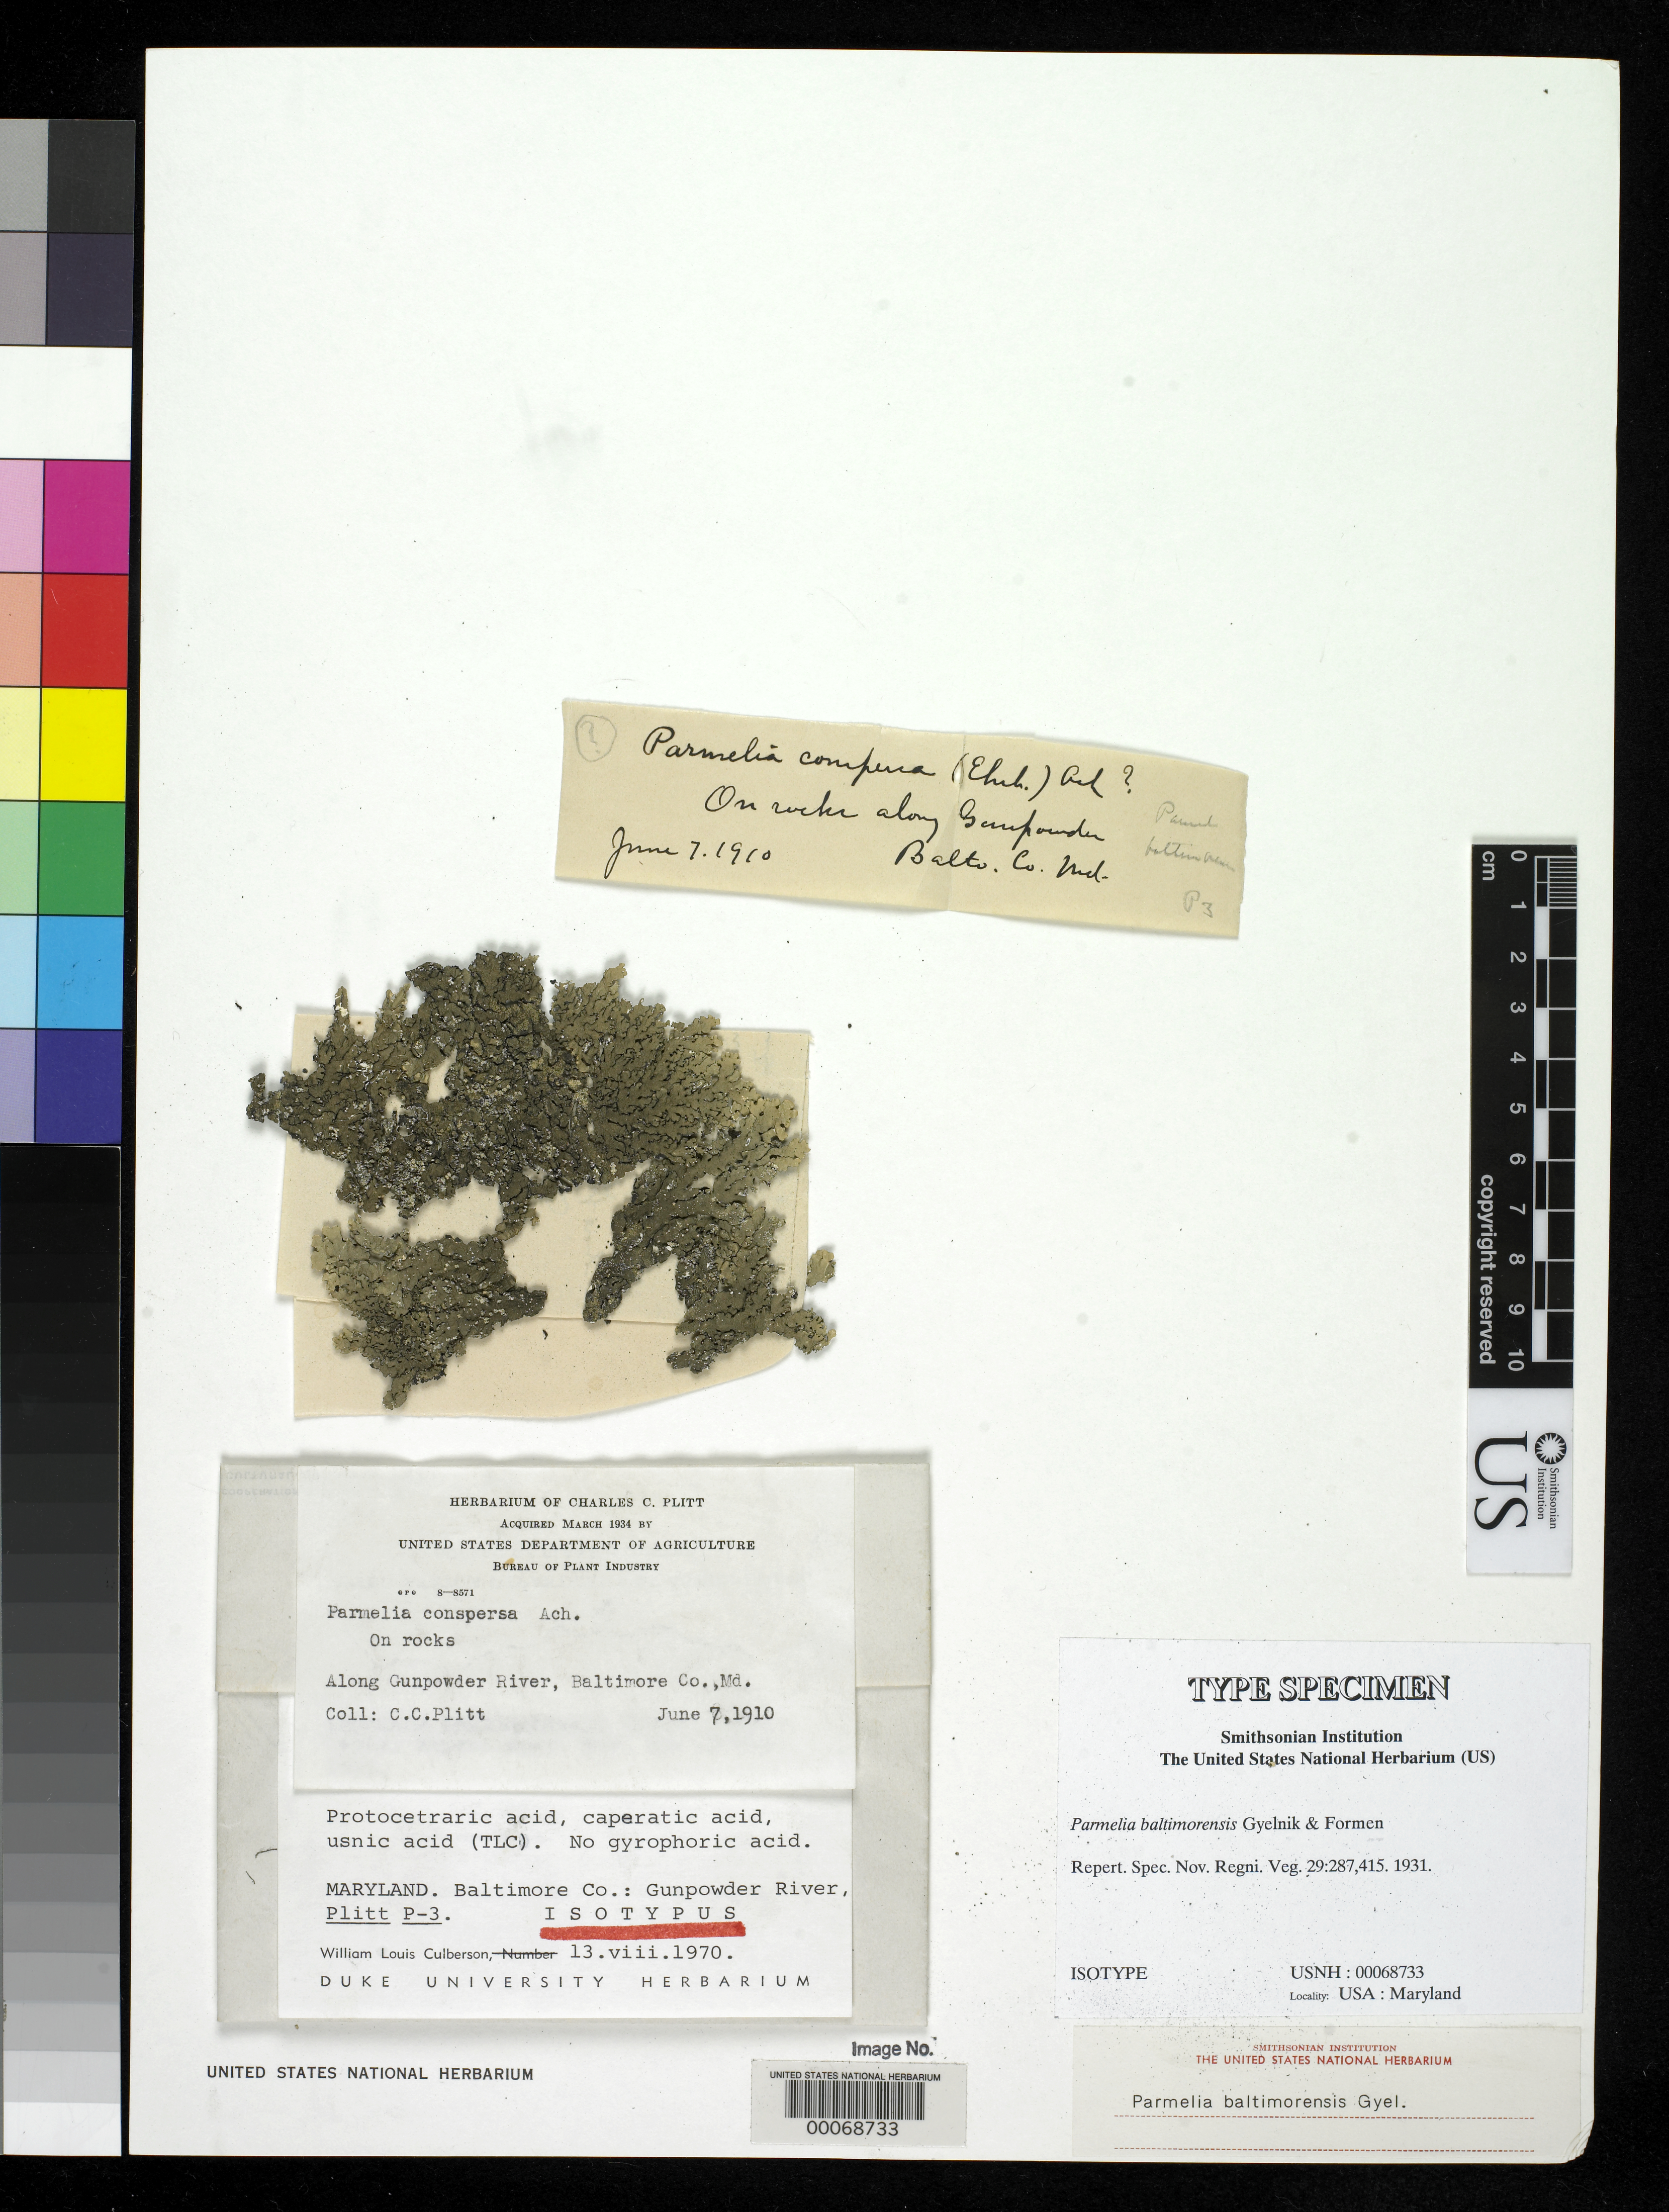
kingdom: Fungi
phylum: Ascomycota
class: Lecanoromycetes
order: Lecanorales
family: Parmeliaceae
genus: Parmelia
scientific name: Parmelia baltimorensis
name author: Gyeln. & Formen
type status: Isotype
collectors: C. Plitt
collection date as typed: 07 Jun 1910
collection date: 1910-06-07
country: United States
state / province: Maryland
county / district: Baltimore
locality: Along Gunpowder River.